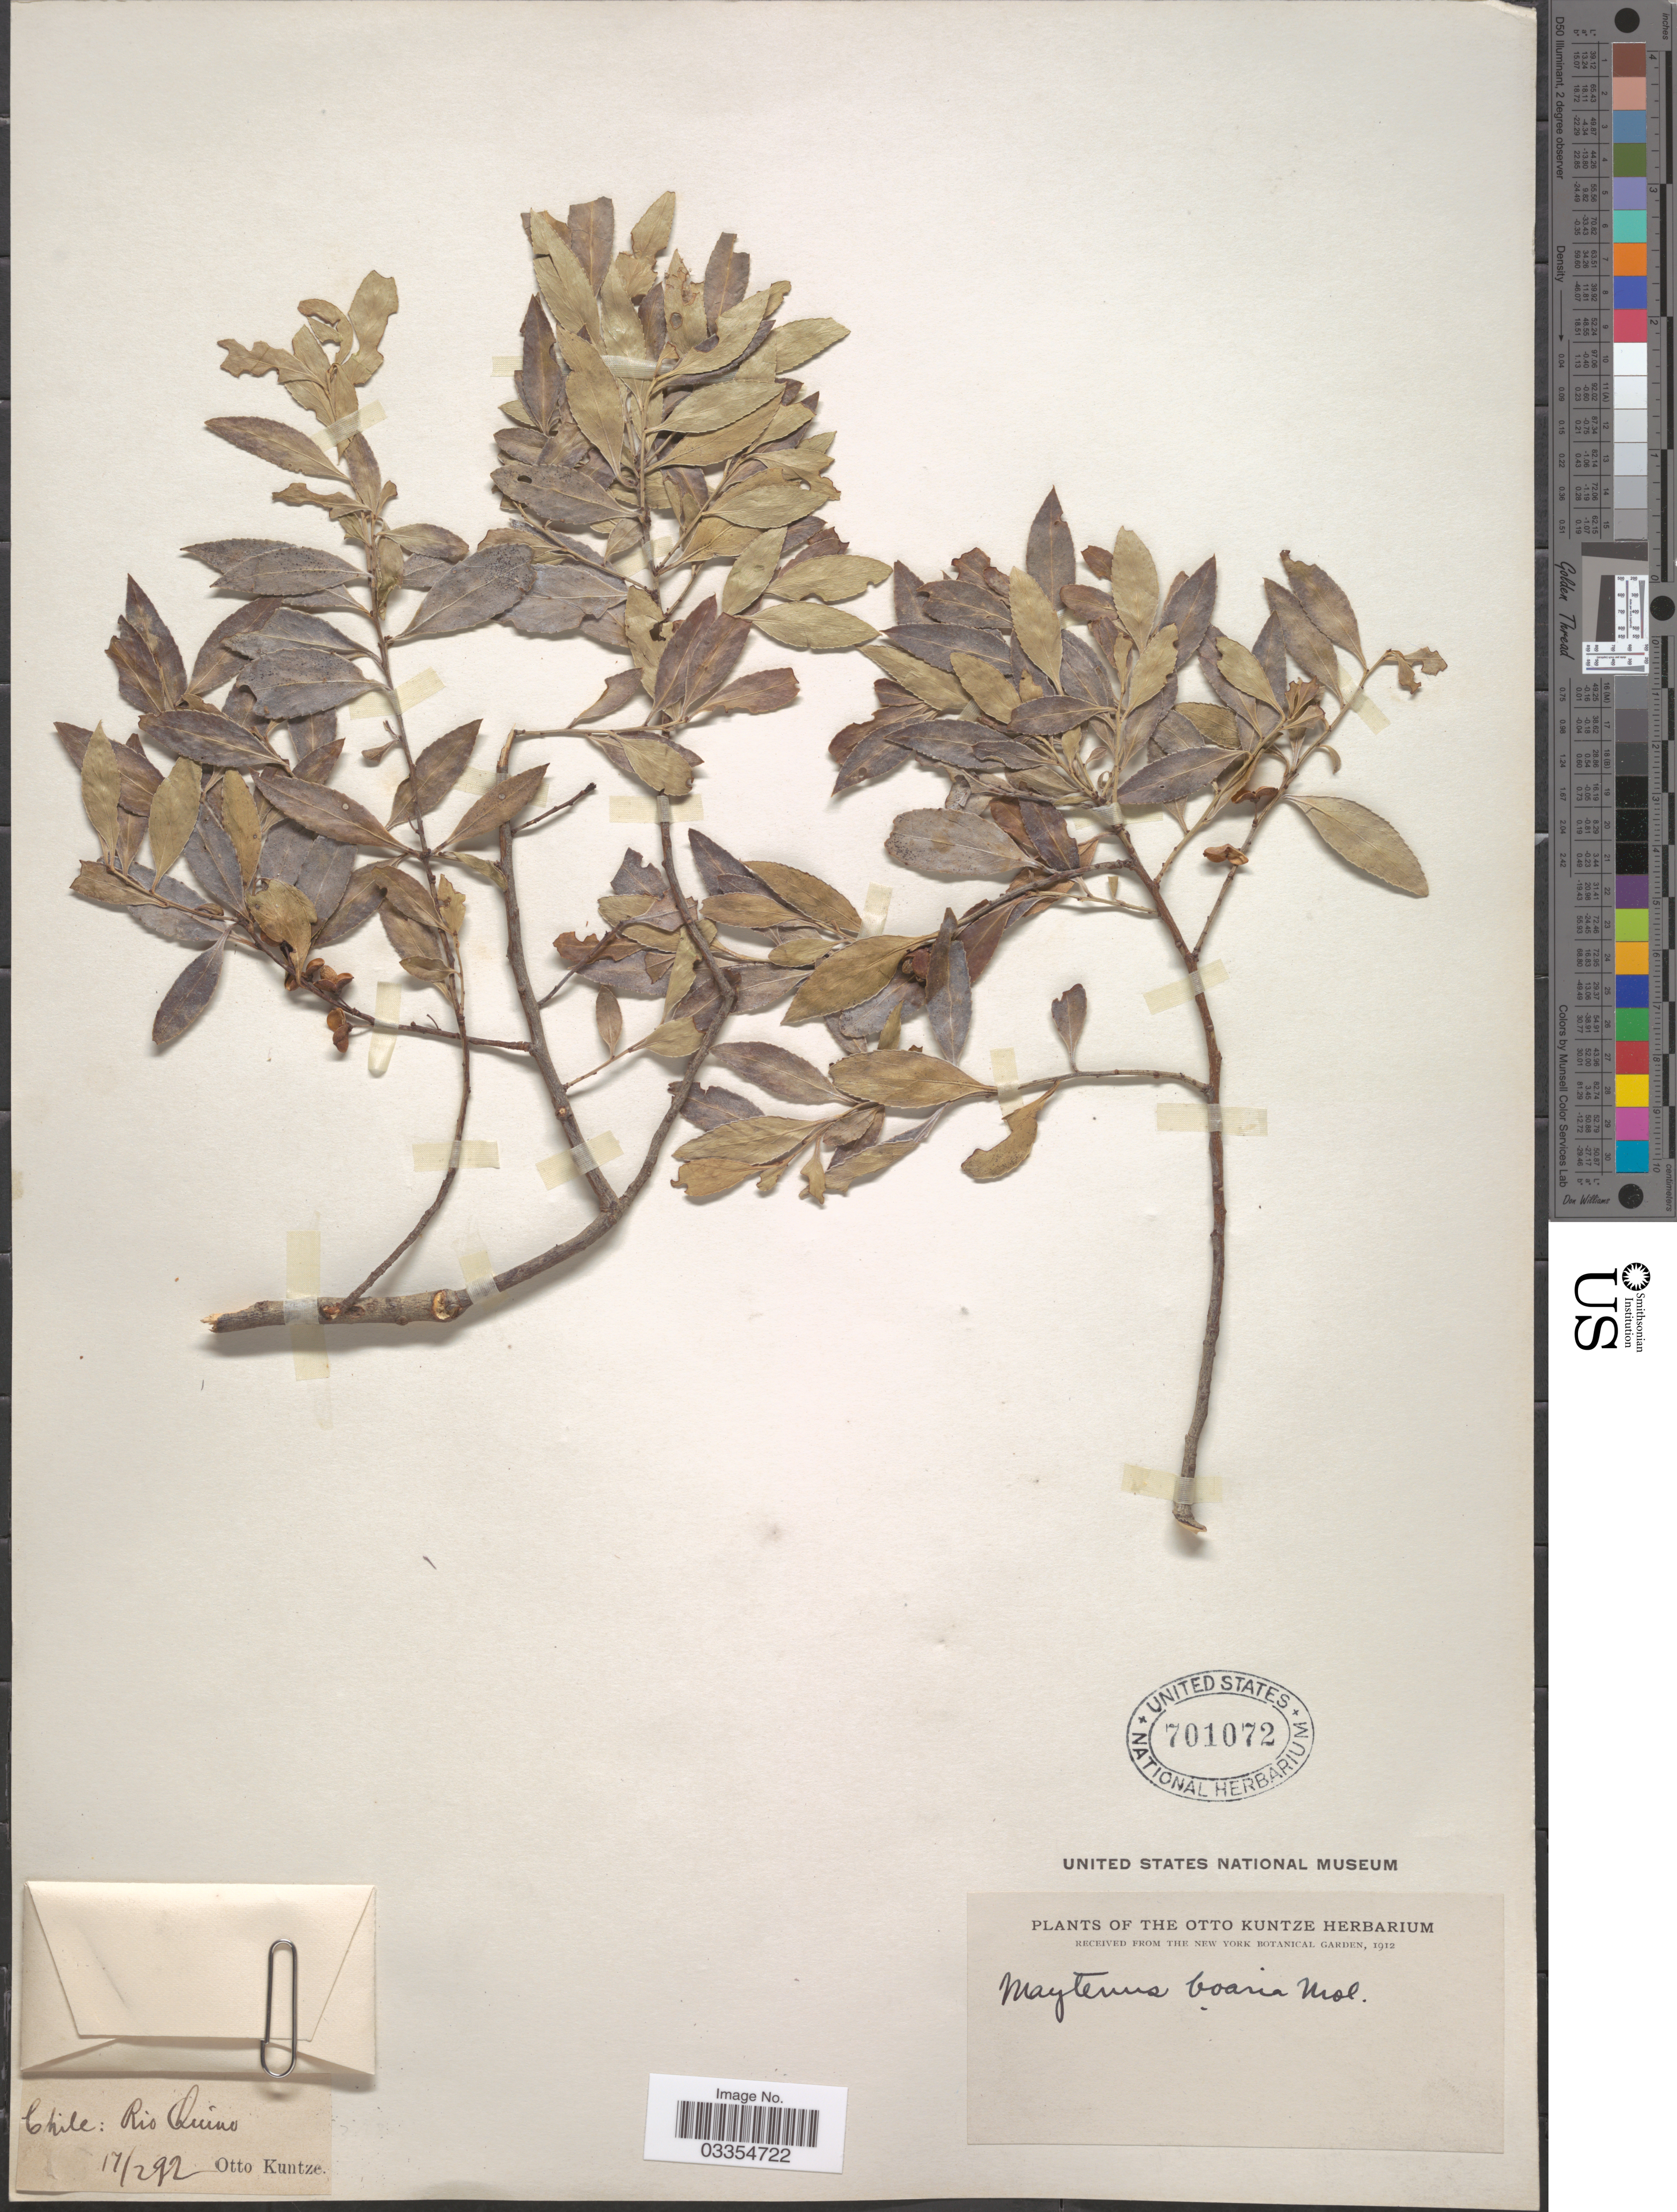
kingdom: Plantae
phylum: Tracheophyta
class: Magnoliopsida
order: Celastrales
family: Celastraceae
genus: Maytenus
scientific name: Maytenus boaria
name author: Molina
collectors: C.E.O. Kuntze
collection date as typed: Transcribed d/m/y: 17/2/92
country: Chile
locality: Rio Quino.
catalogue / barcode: US 701072